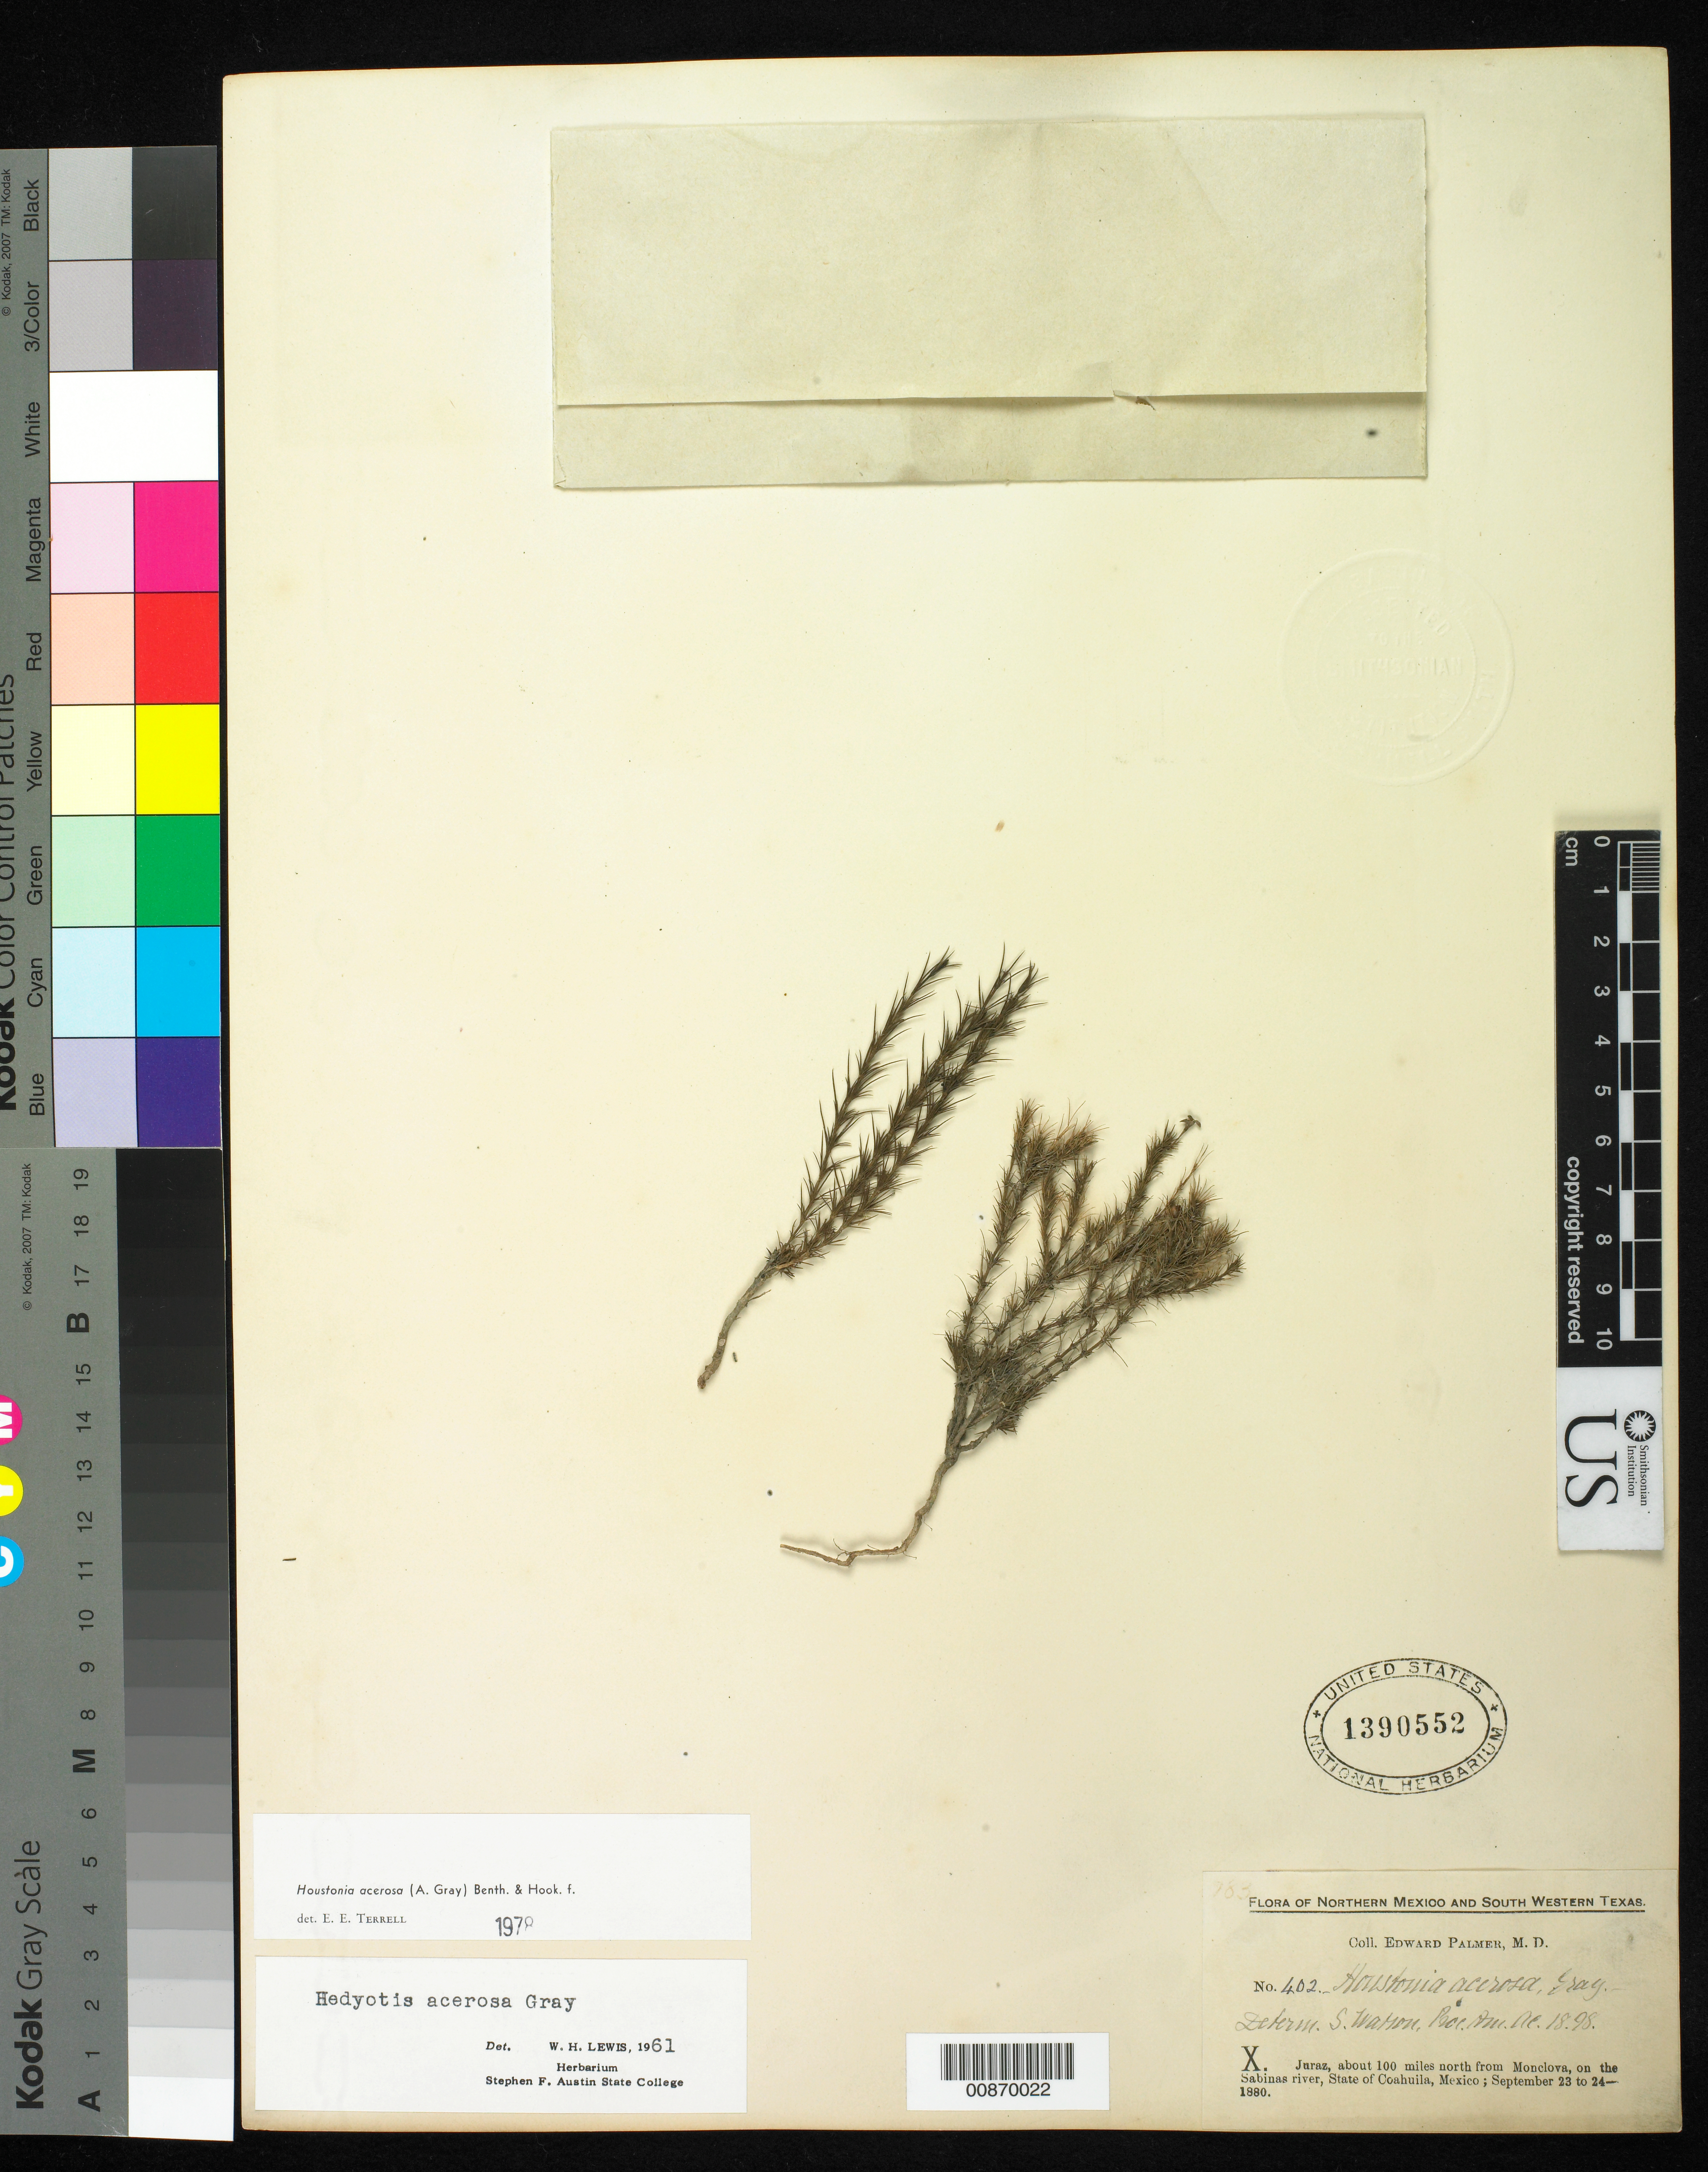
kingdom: Plantae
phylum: Tracheophyta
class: Magnoliopsida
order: Gentianales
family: Rubiaceae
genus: Houstonia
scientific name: Houstonia acerosa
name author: (A. Gray) Benth. & Hook. f.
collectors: E. Palmer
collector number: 402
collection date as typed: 23 Sep 1880 to 24 Sep 1880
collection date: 1880-09-23/1880-09-24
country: Mexico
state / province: Coahuila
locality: X. Juraz, about 100 miles north from Monclova, on the Sabinas river, Coahuila.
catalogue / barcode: US 1390552